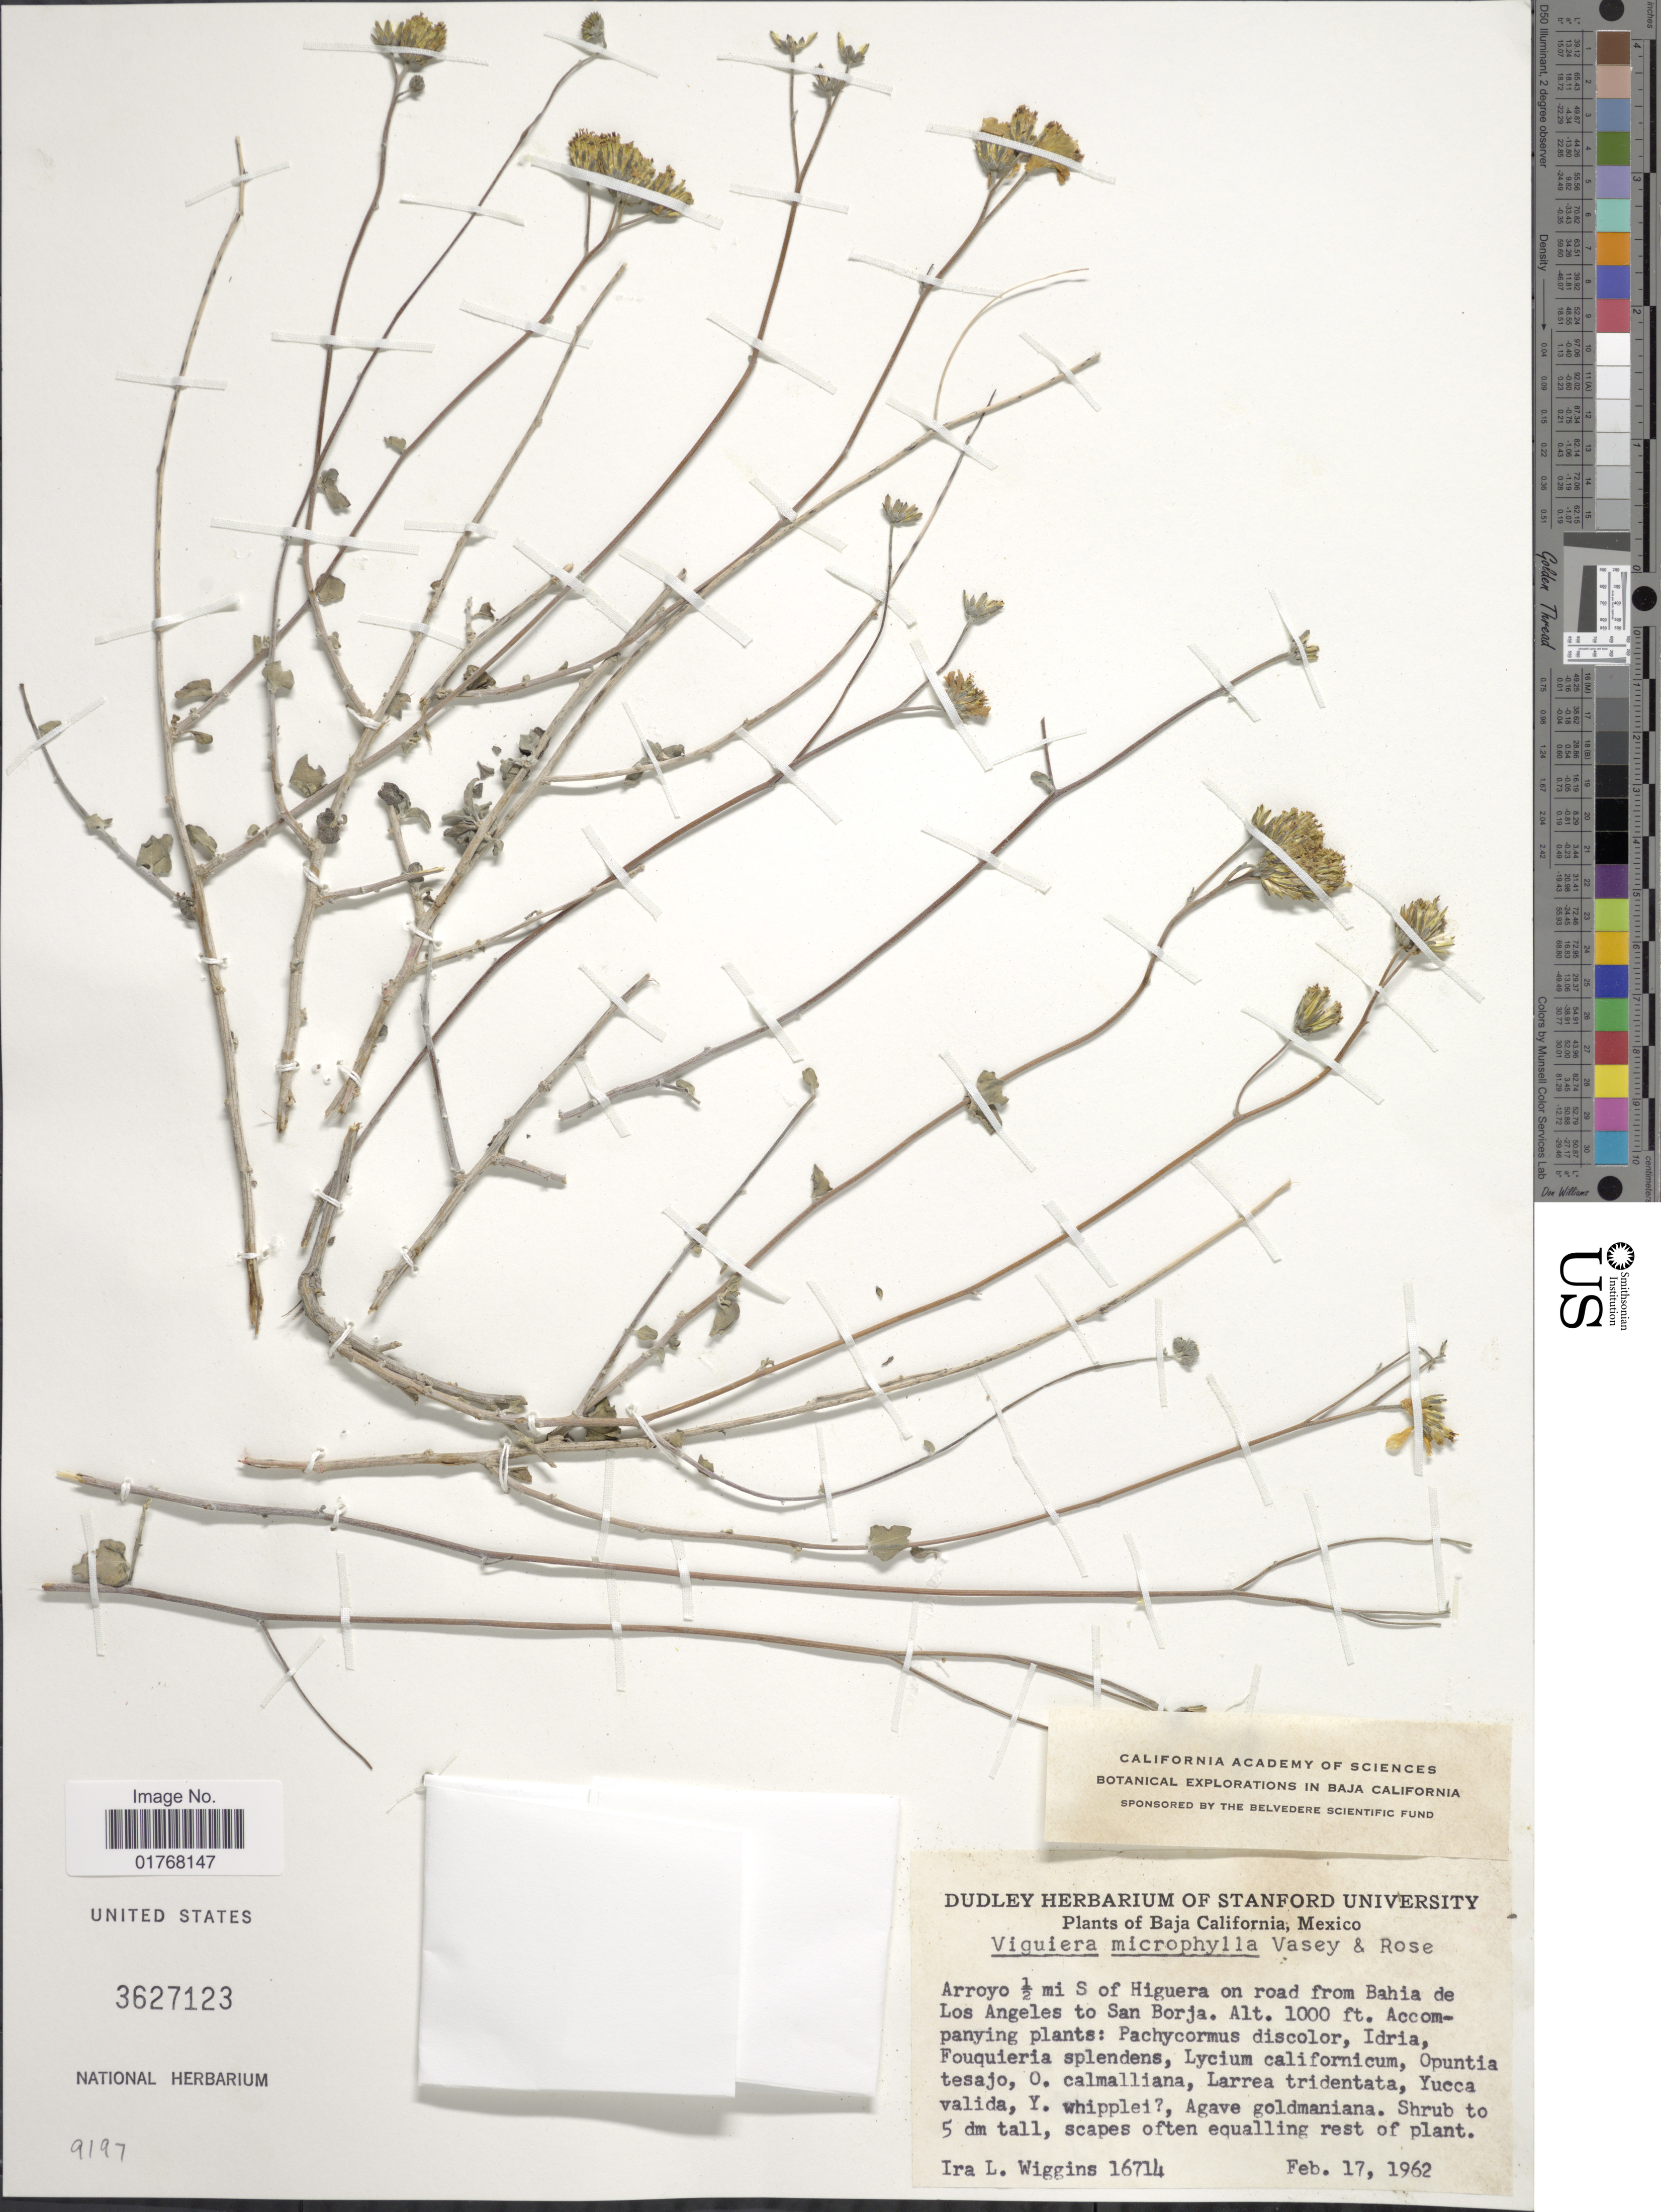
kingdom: Plantae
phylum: Tracheophyta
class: Magnoliopsida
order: Asterales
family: Asteraceae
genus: Viguiera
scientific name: Viguiera microphylla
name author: Vasey & Rose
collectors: I. L. Wiggins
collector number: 16714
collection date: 1962-02-17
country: Mexico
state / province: Baja California Sur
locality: Arroyo ½ mi S of Higuera on road from Bahia de Los Angeles to San Borja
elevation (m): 305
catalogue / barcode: US 3627123